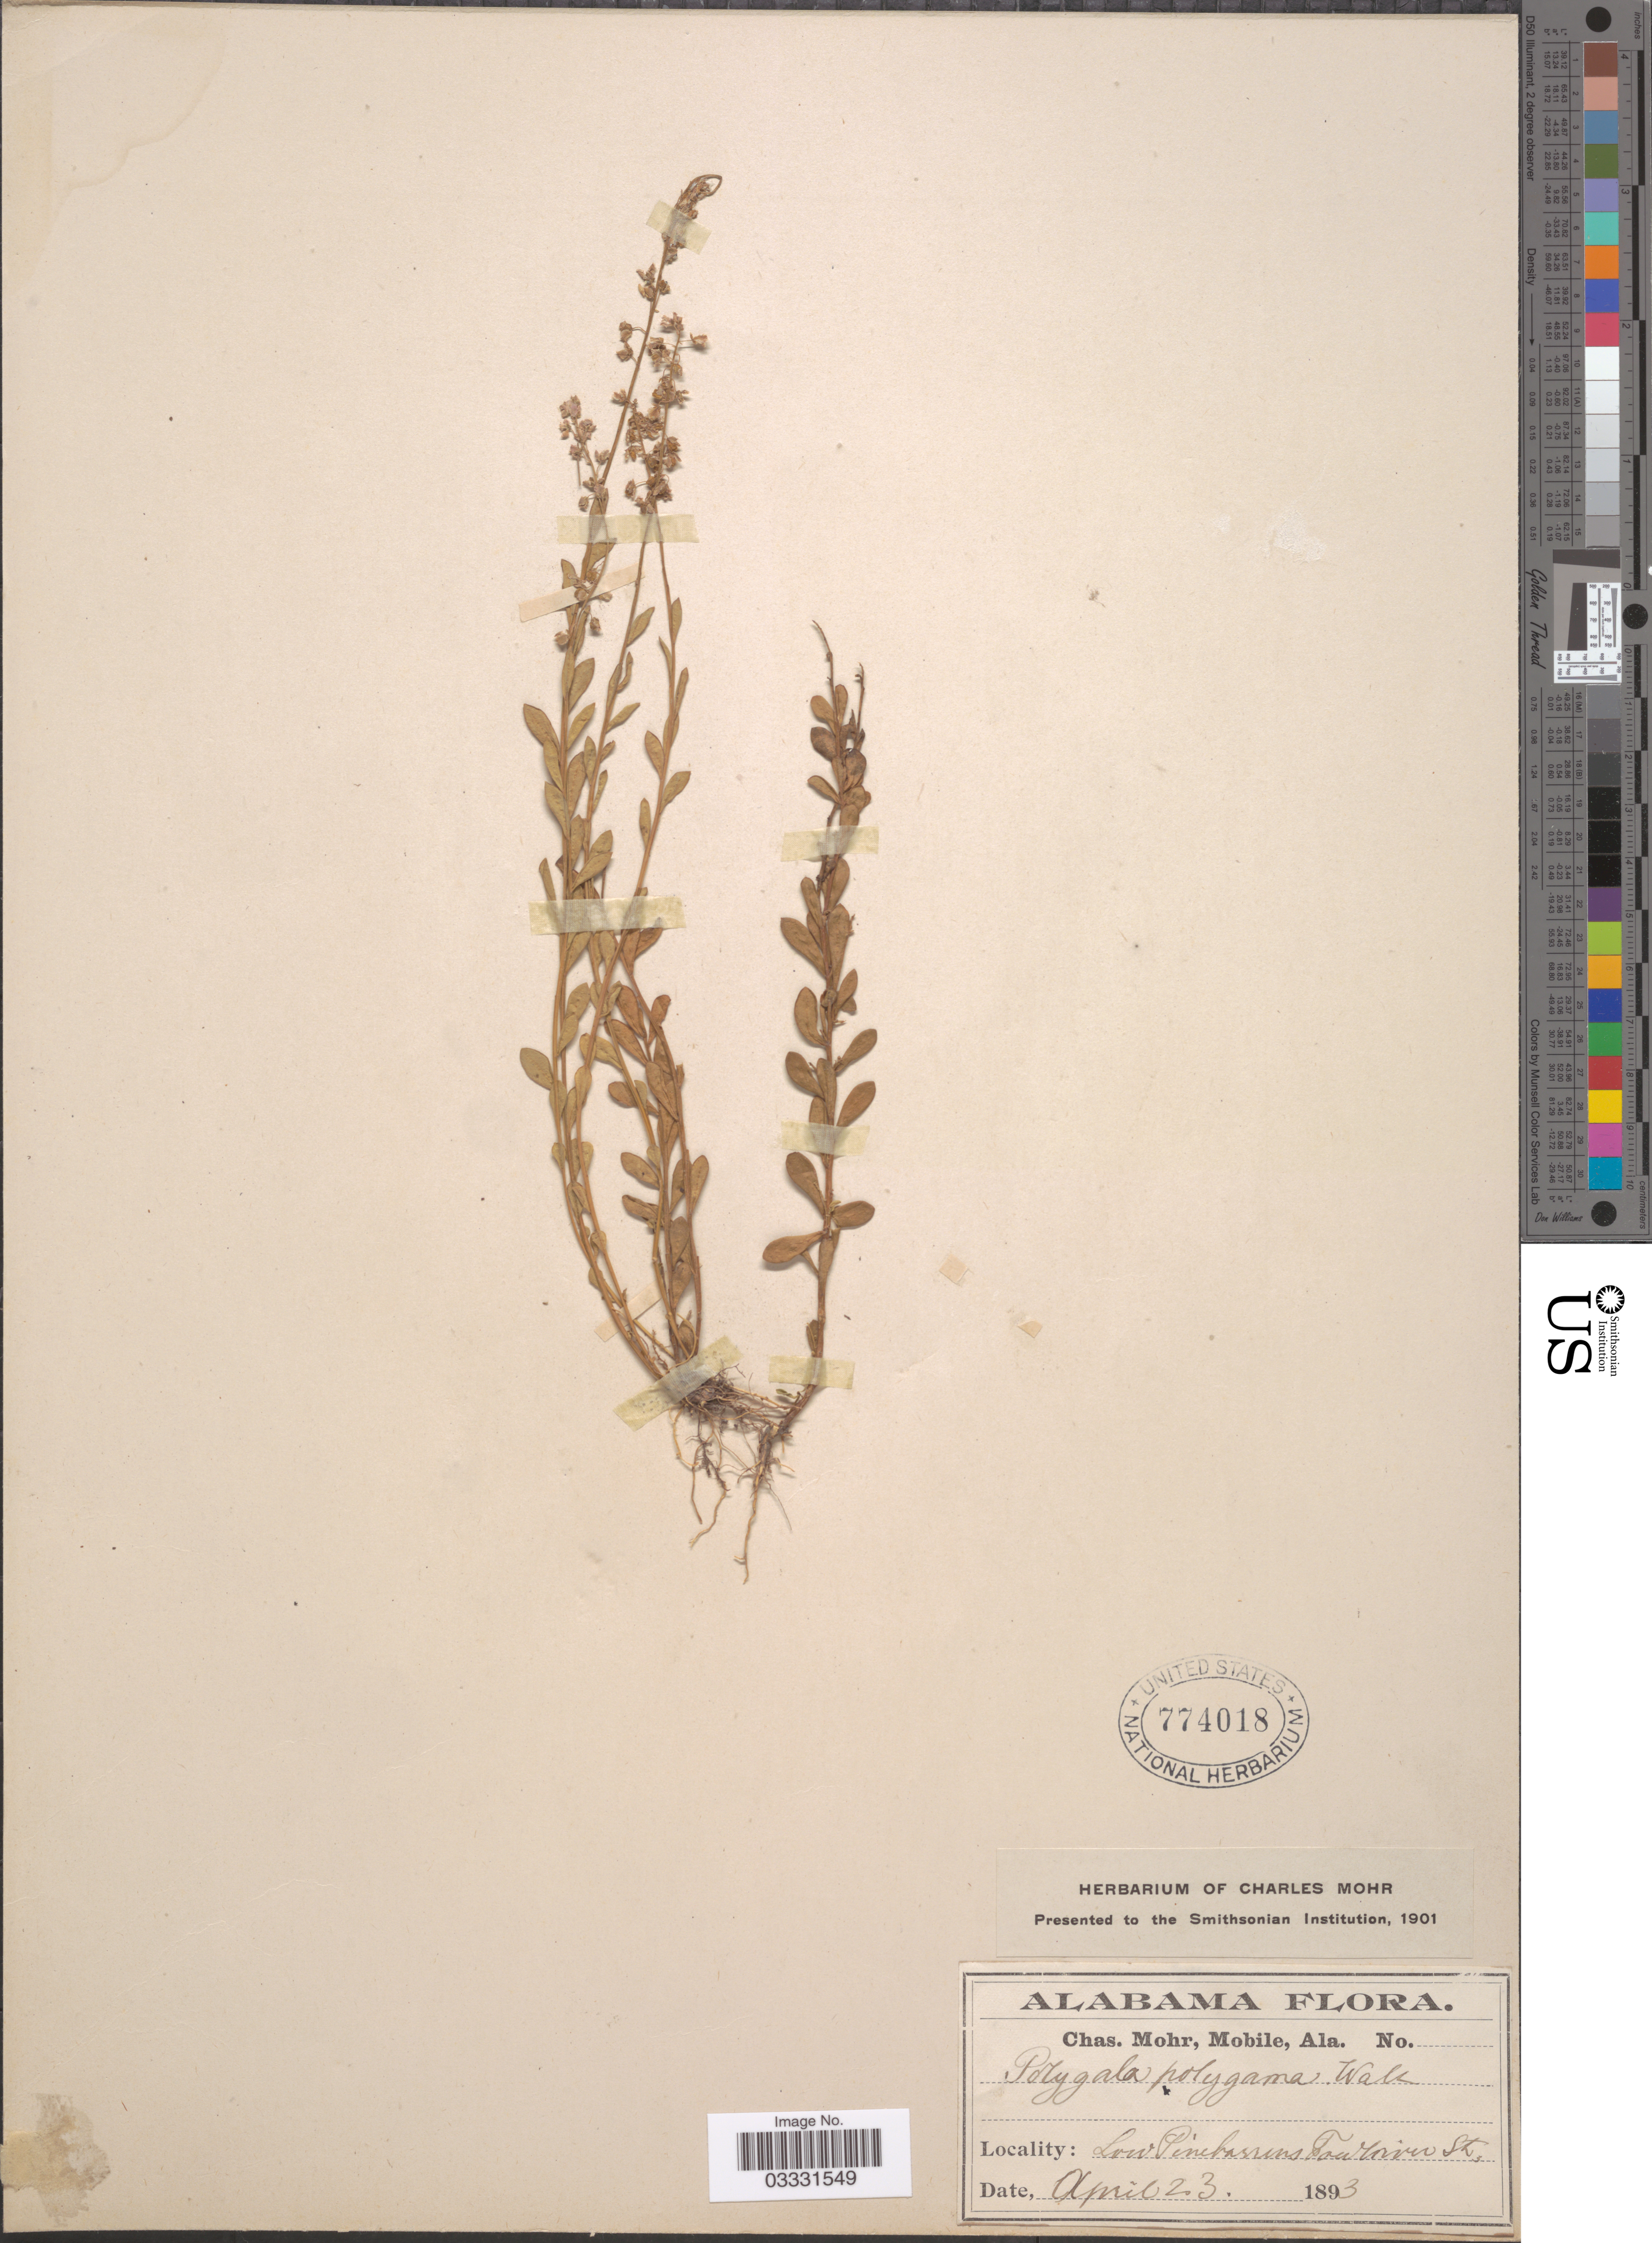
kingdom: Plantae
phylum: Tracheophyta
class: Magnoliopsida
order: Fabales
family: Polygalaceae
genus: Polygala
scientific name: Polygala polygama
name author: Walter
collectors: Mohr, C. T. (herbarium)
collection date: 1893-04-23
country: United States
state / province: Alabama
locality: Low pine barrens Fowl river.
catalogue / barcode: US 774018